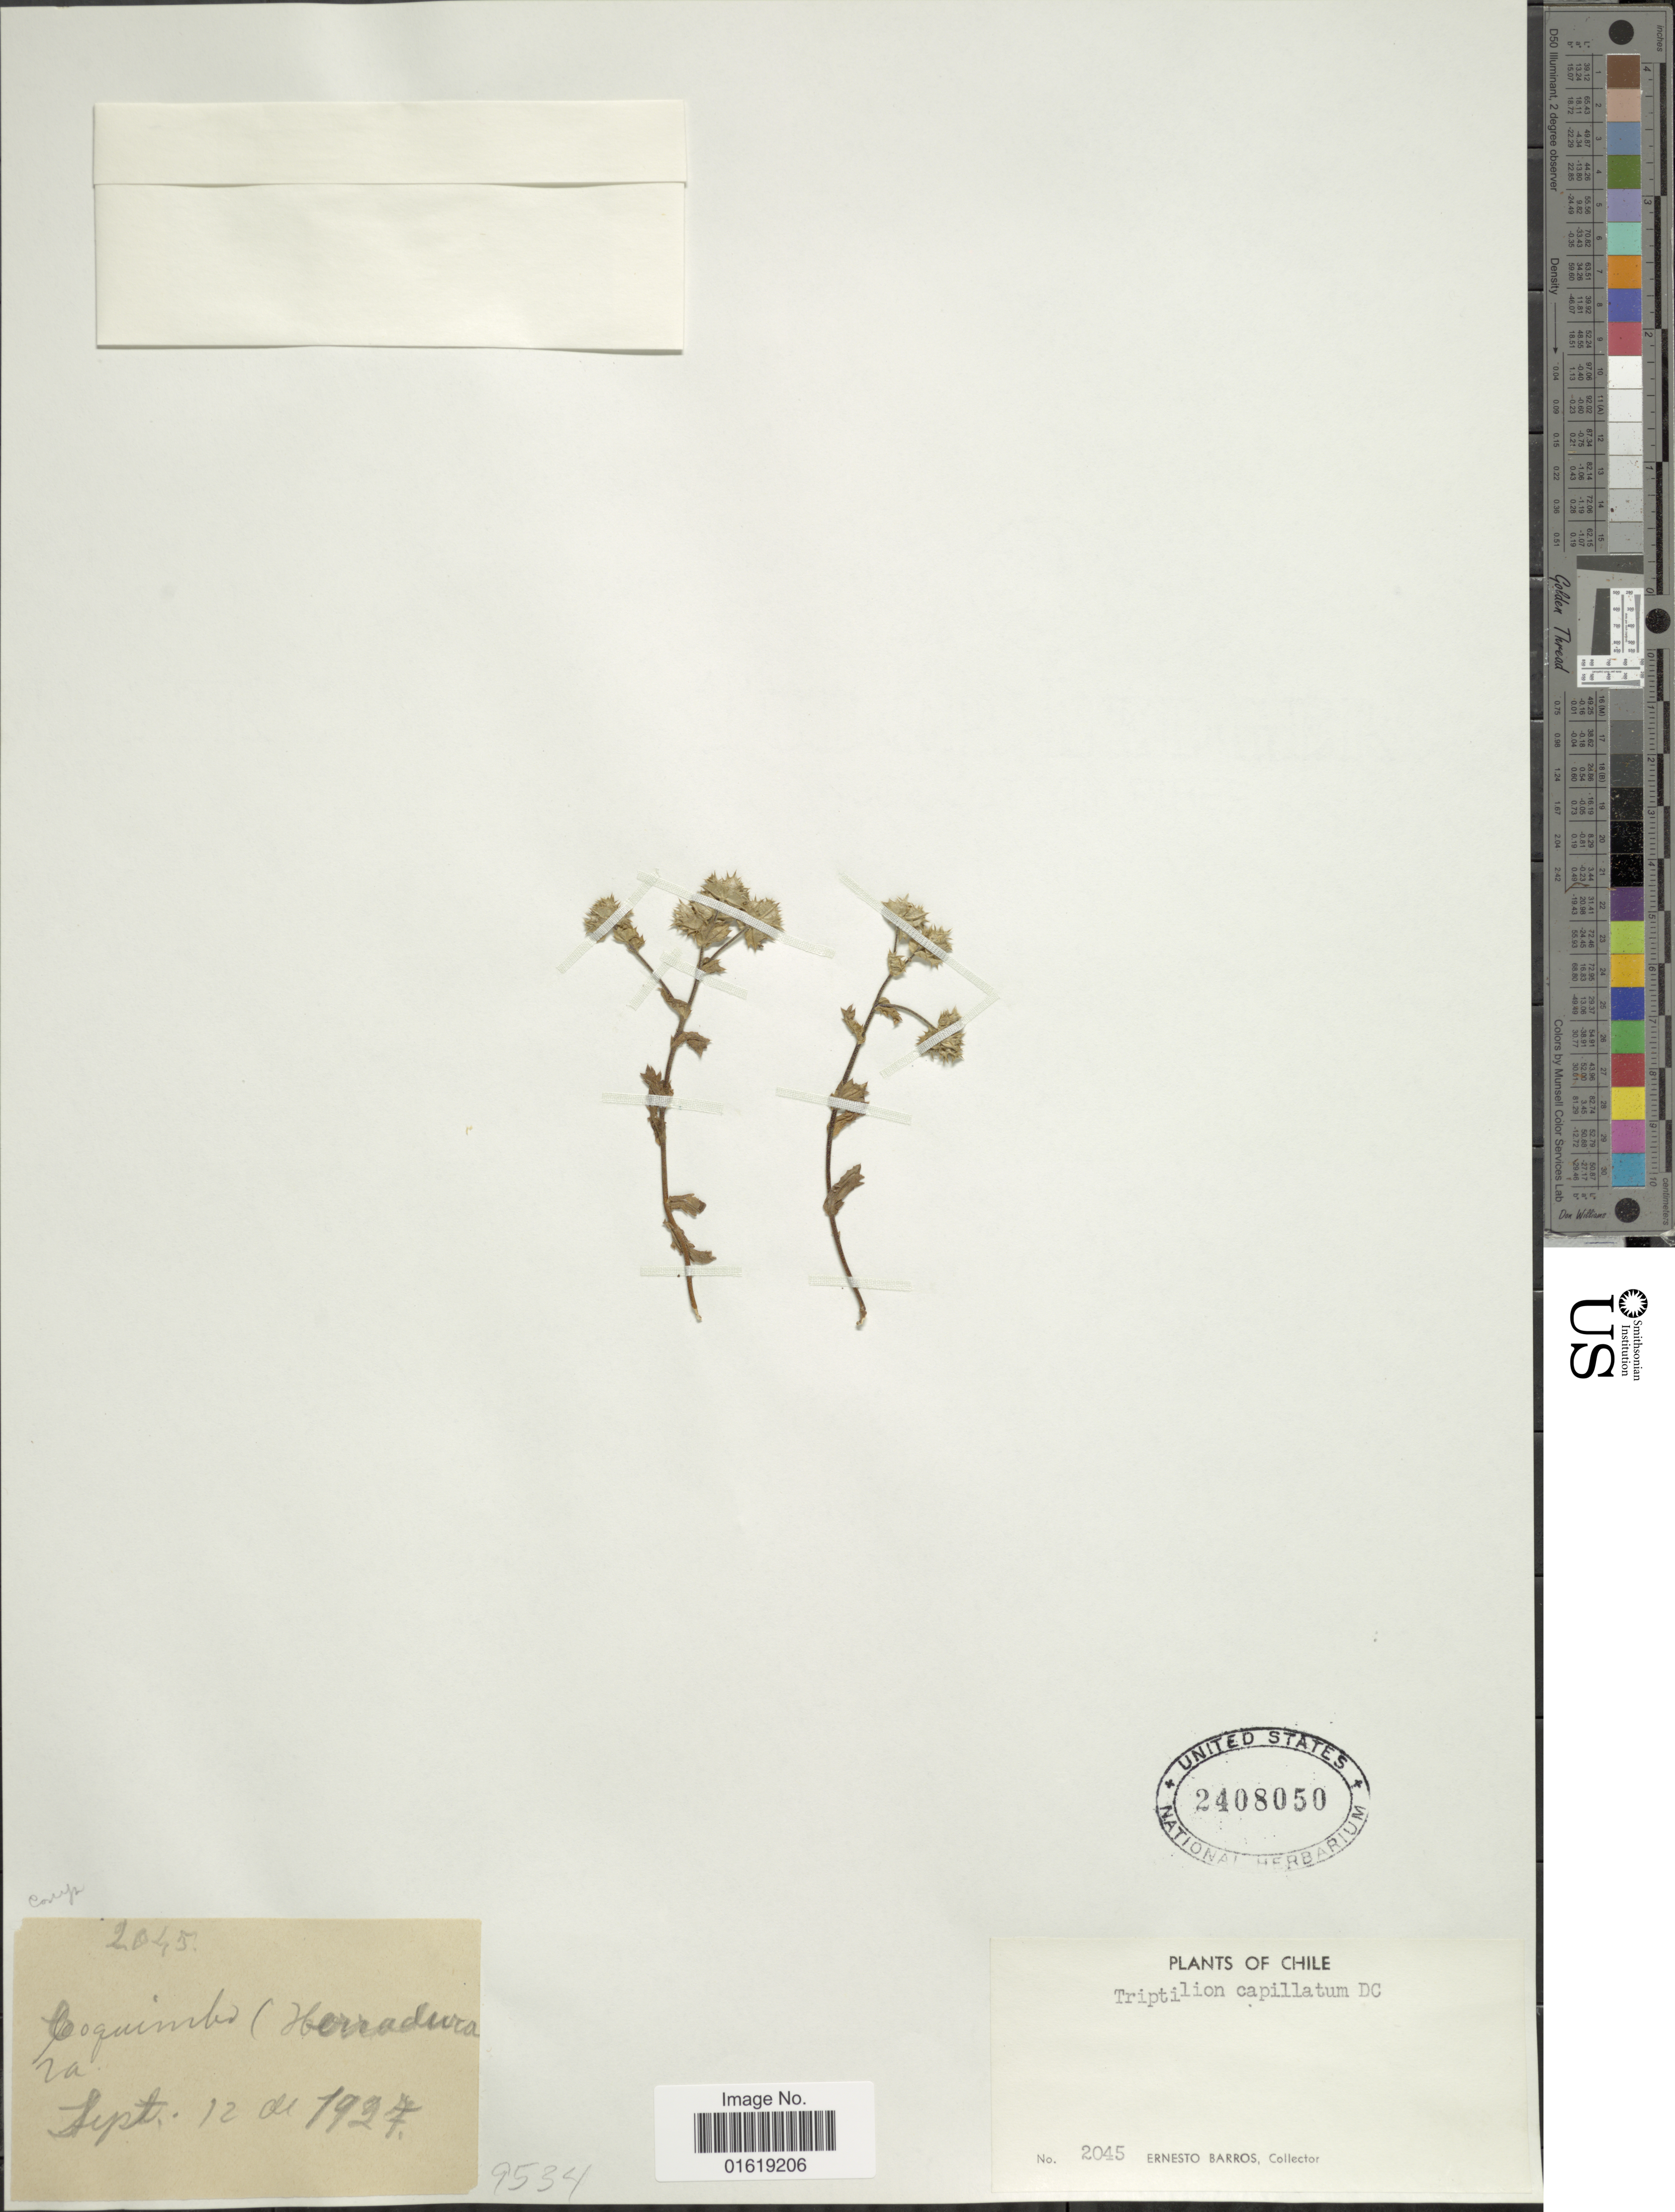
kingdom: Plantae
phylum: Tracheophyta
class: Magnoliopsida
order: Asterales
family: Asteraceae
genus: Triptilion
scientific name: Triptilion capillatum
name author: (D. Don) Hook. & Arn.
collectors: E. Barros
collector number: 2045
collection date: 1927-09-12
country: Chile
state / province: Coquimbo (IV)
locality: Coquimbo (Herradura)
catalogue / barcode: US 2408050